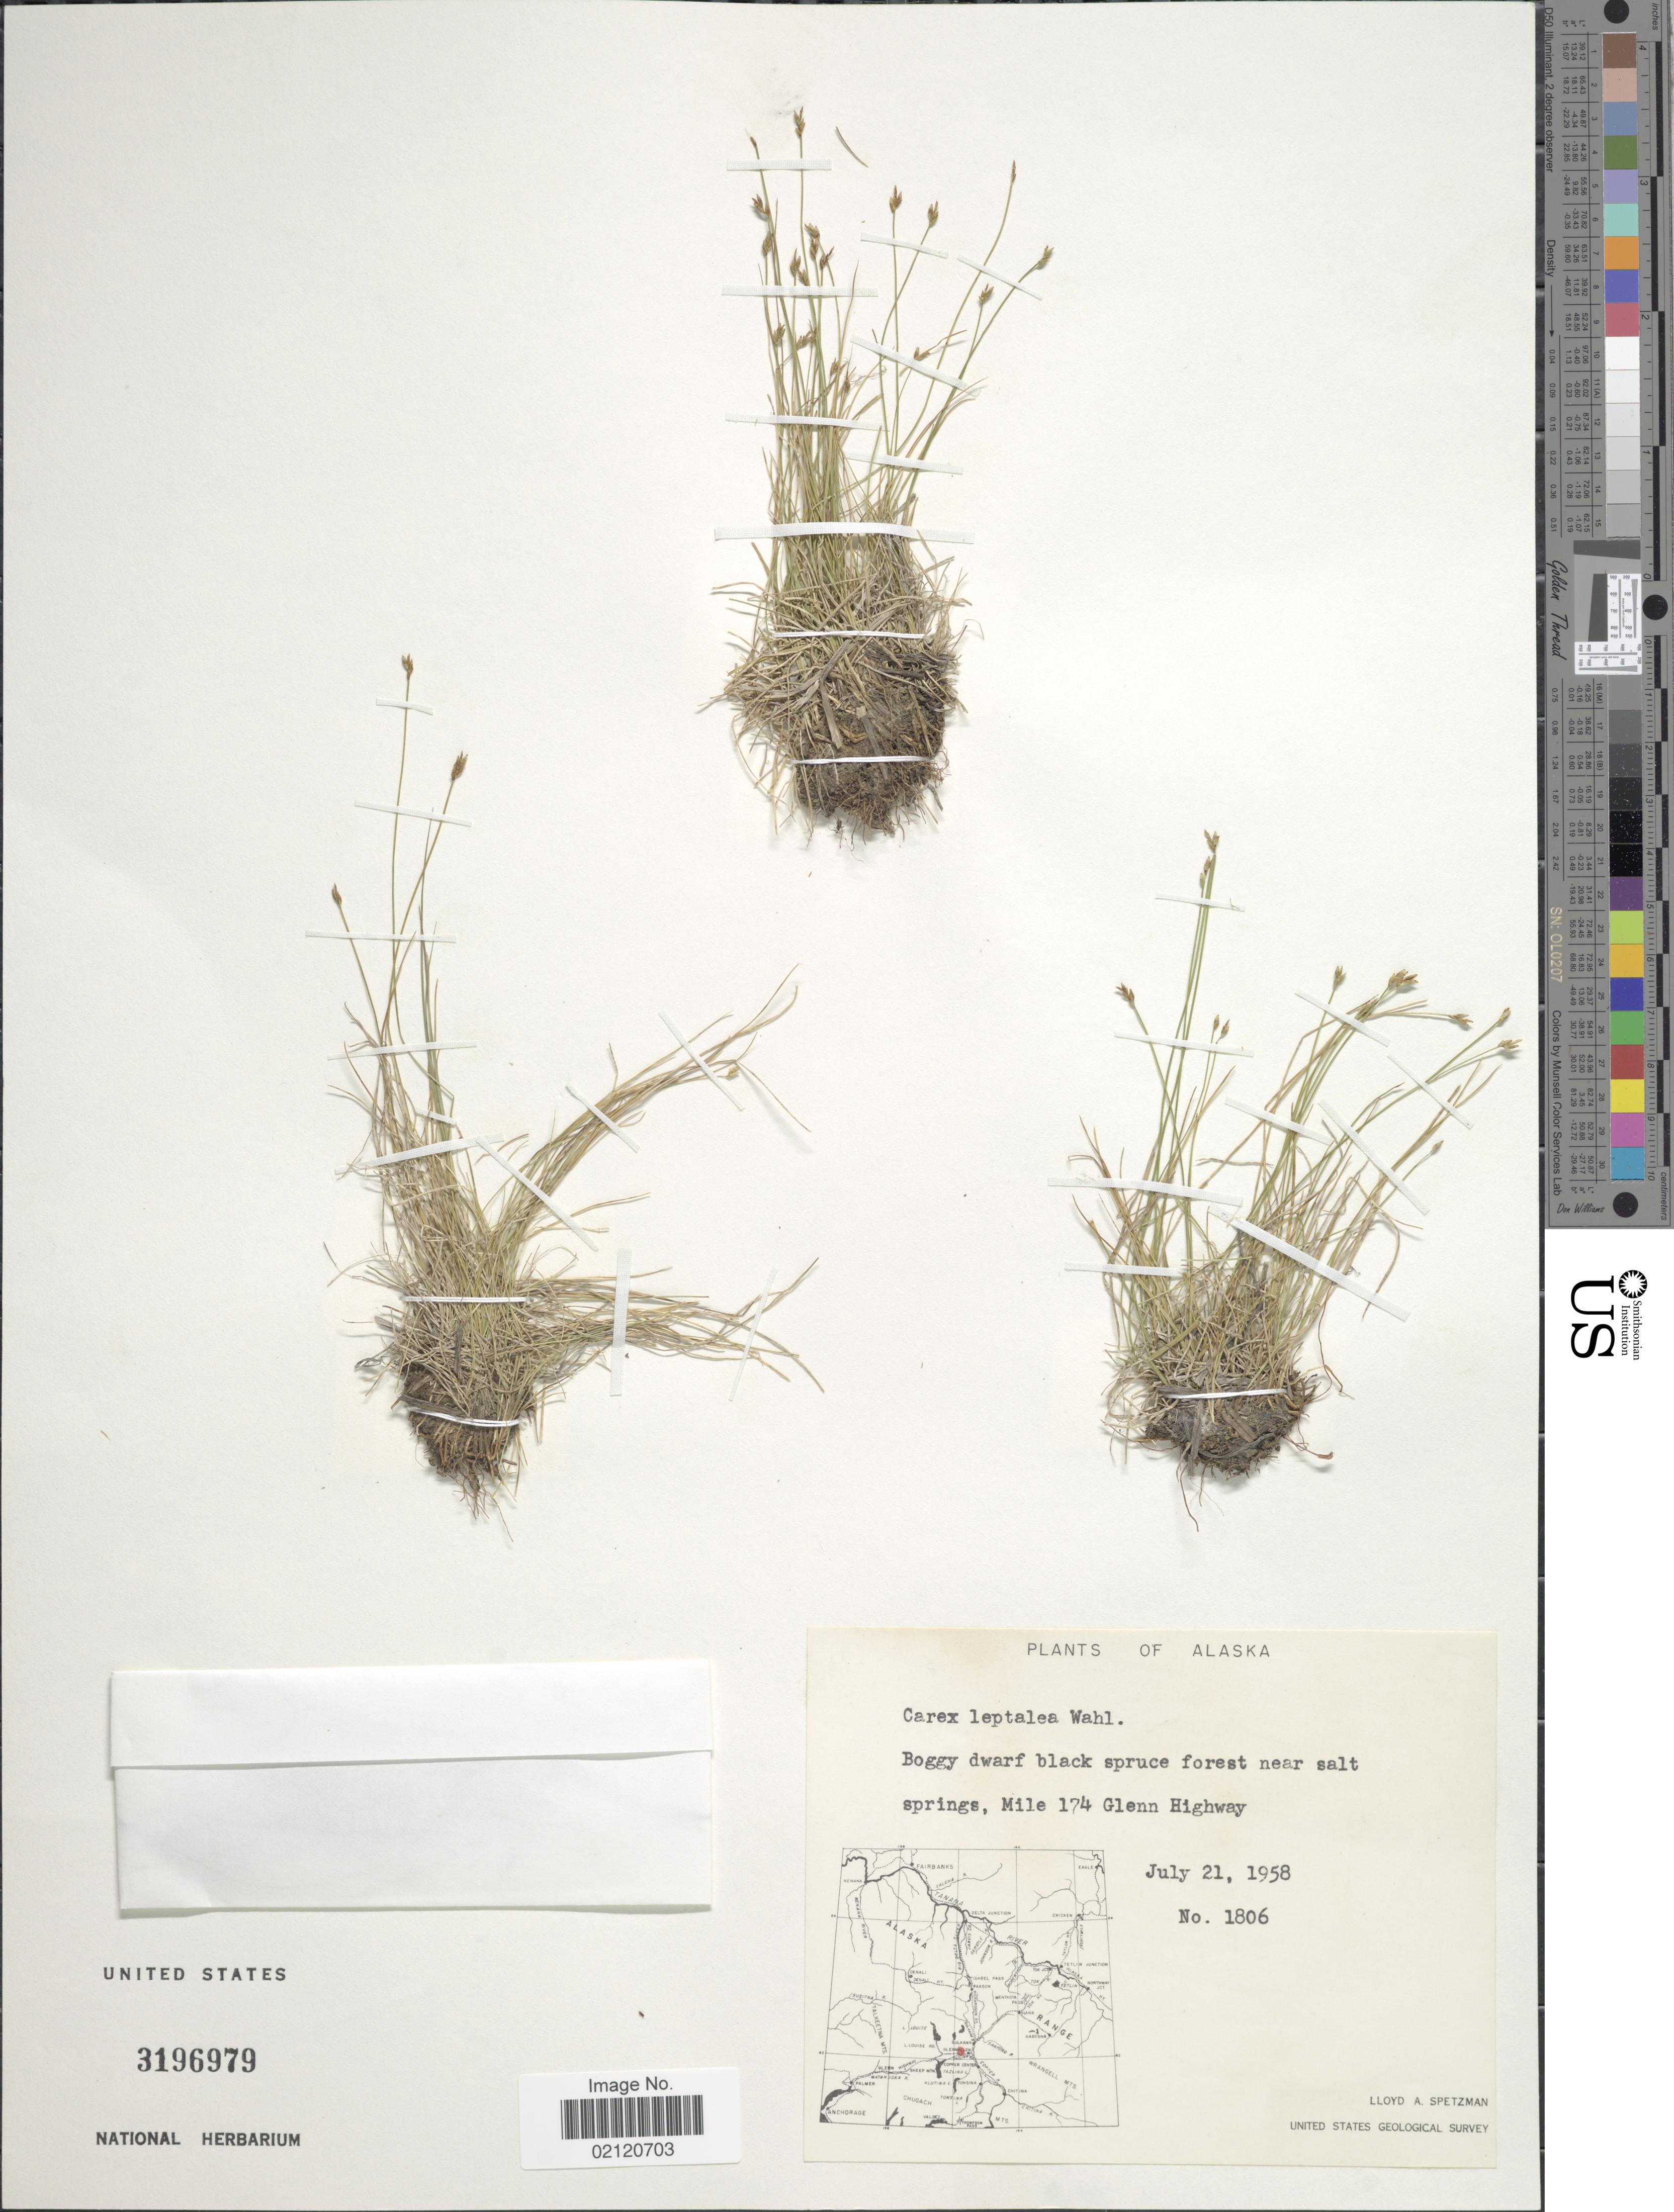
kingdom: Plantae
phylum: Tracheophyta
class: Liliopsida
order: Poales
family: Cyperaceae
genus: Carex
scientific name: Carex leptalea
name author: Wahlenb.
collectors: L. Spetzman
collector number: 1806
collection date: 1958-07-21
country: United States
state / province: Alaska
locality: Boggy dwarf black spruce forest near salt springs, Mile 174 Glenn Highway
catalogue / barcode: US 3196979